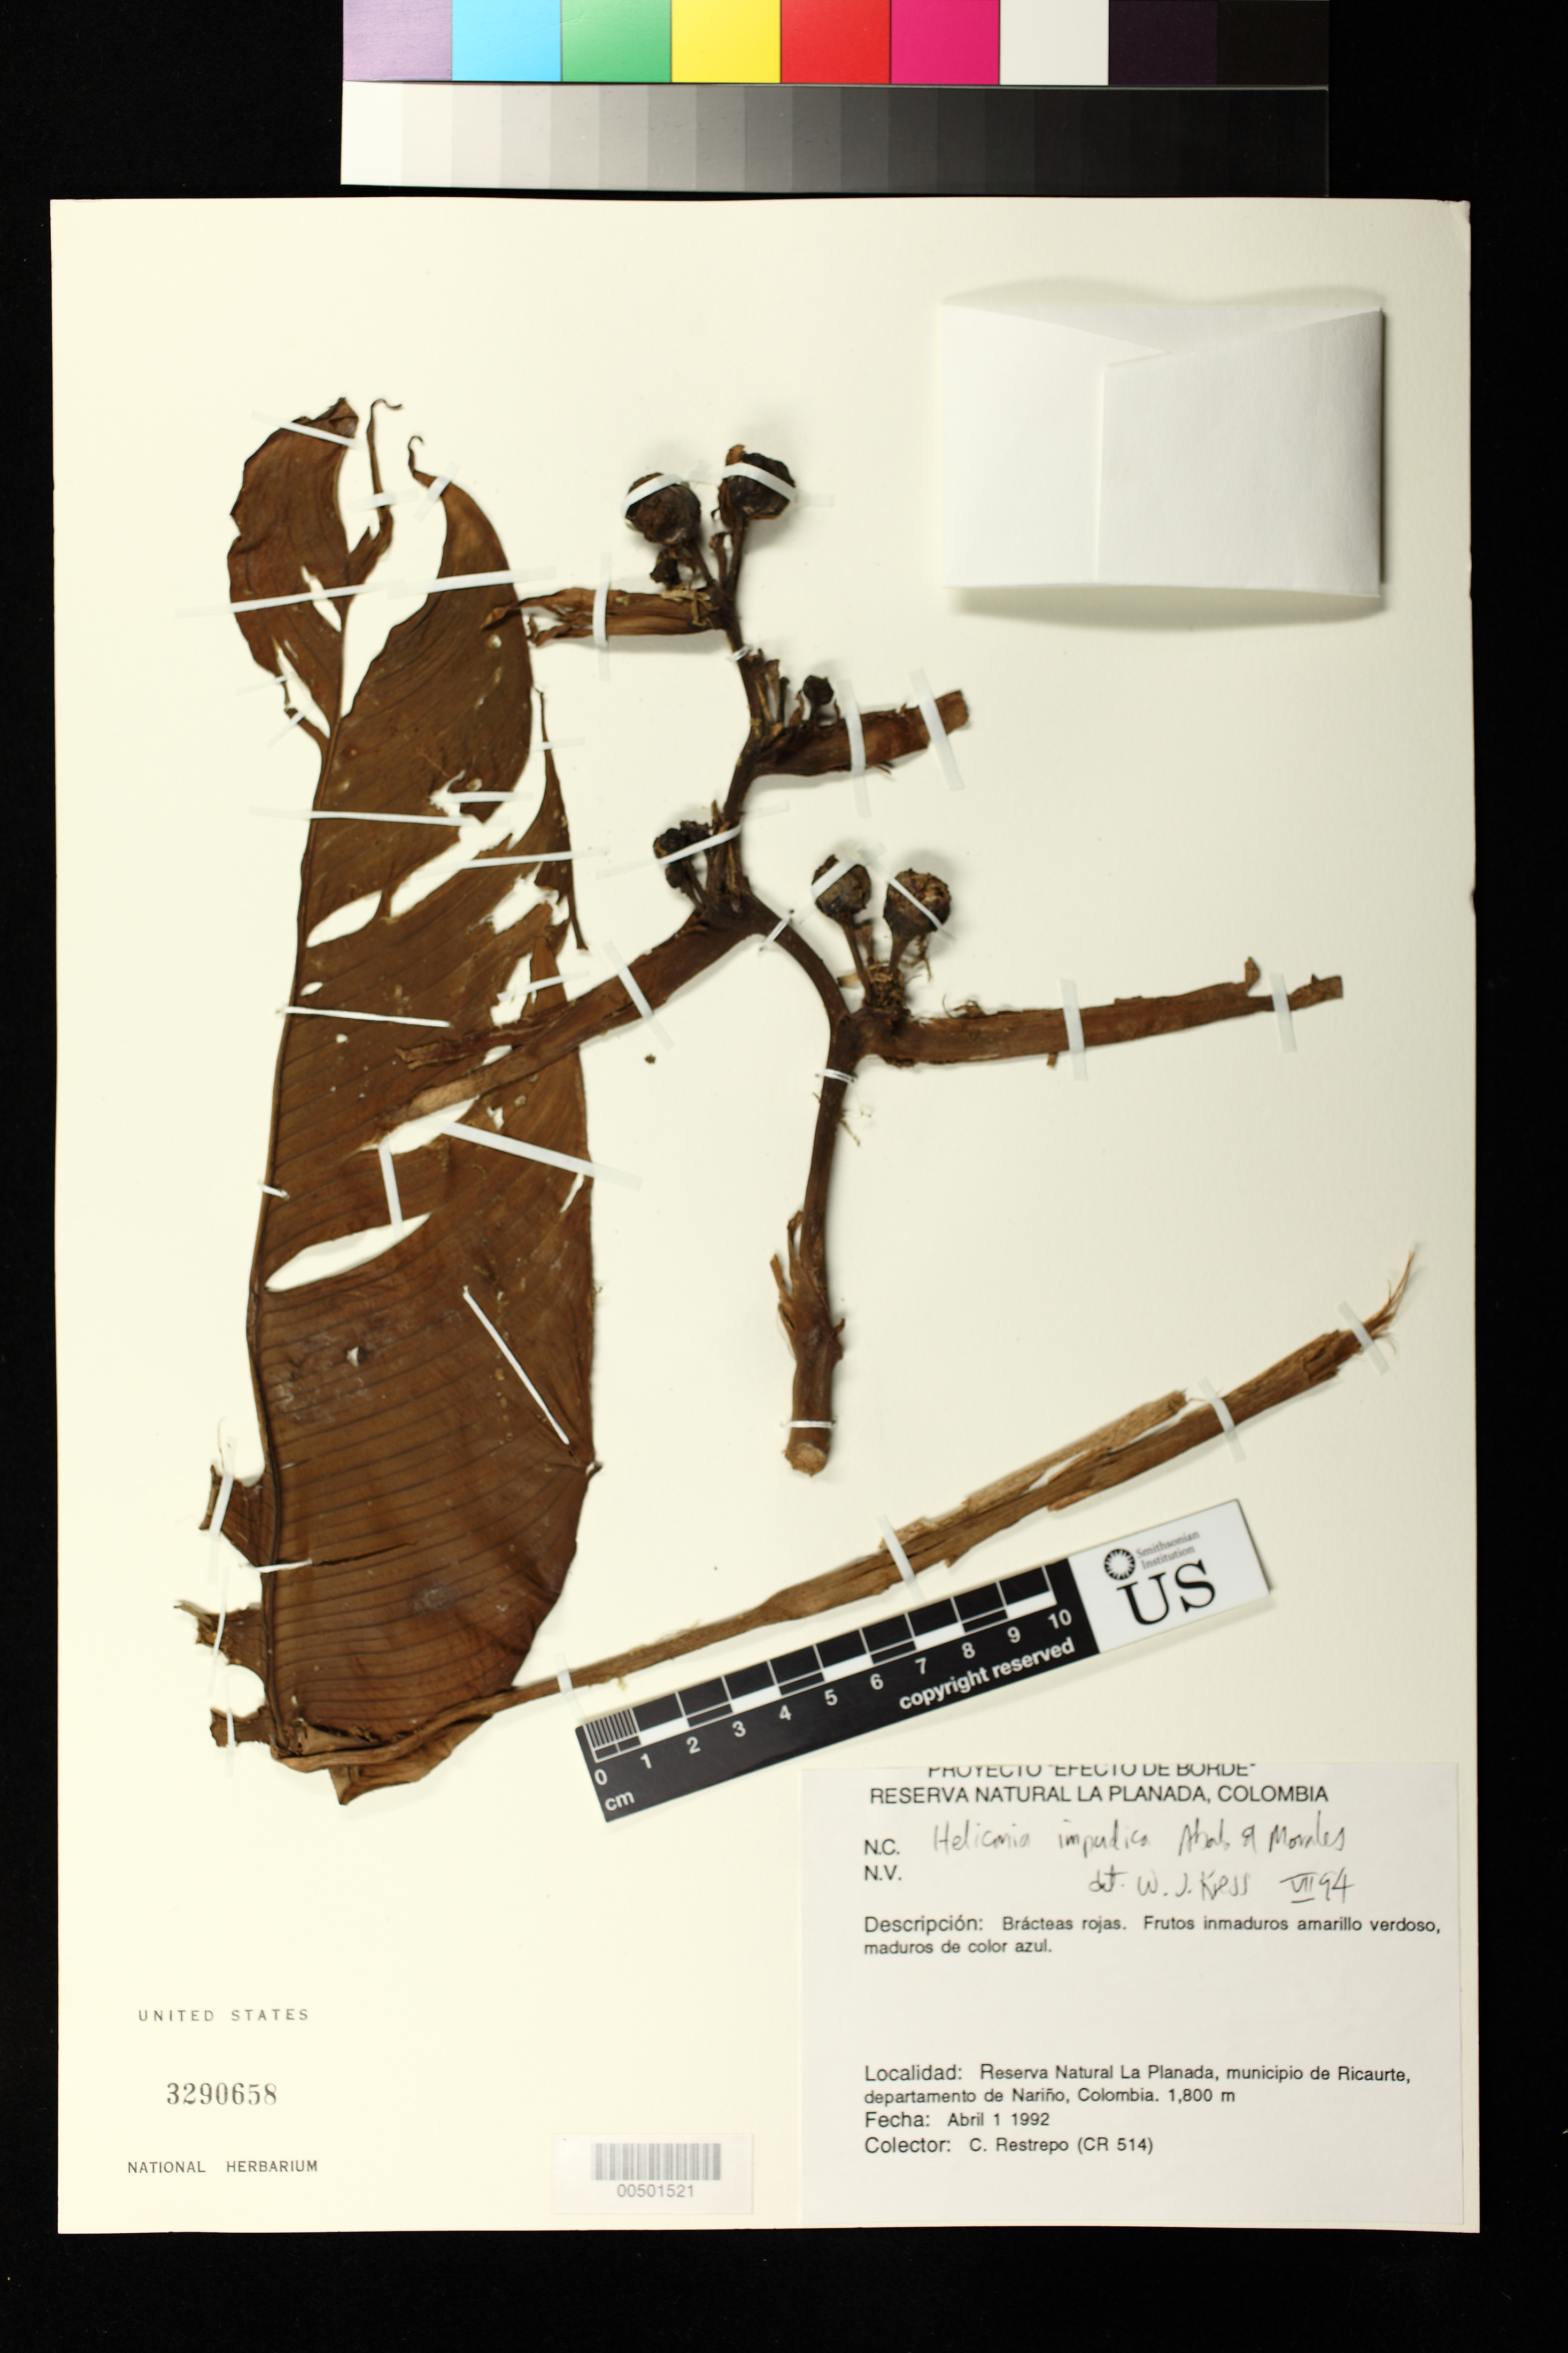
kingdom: Plantae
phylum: Tracheophyta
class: Liliopsida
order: Zingiberales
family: Heliconiaceae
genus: Heliconia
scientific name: Heliconia impudica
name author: Abalo & Morales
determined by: Kress, W. J., (US), Smithsonian Institution - National Museum of Natural History (UNITED STATES)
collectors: C. Restrepo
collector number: Cr 514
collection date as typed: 01 Apr 1992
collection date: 1992-04-01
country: Colombia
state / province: Nariño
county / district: Ricaurte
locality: Reserva Natural la Planada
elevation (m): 1800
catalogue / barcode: US 3290658